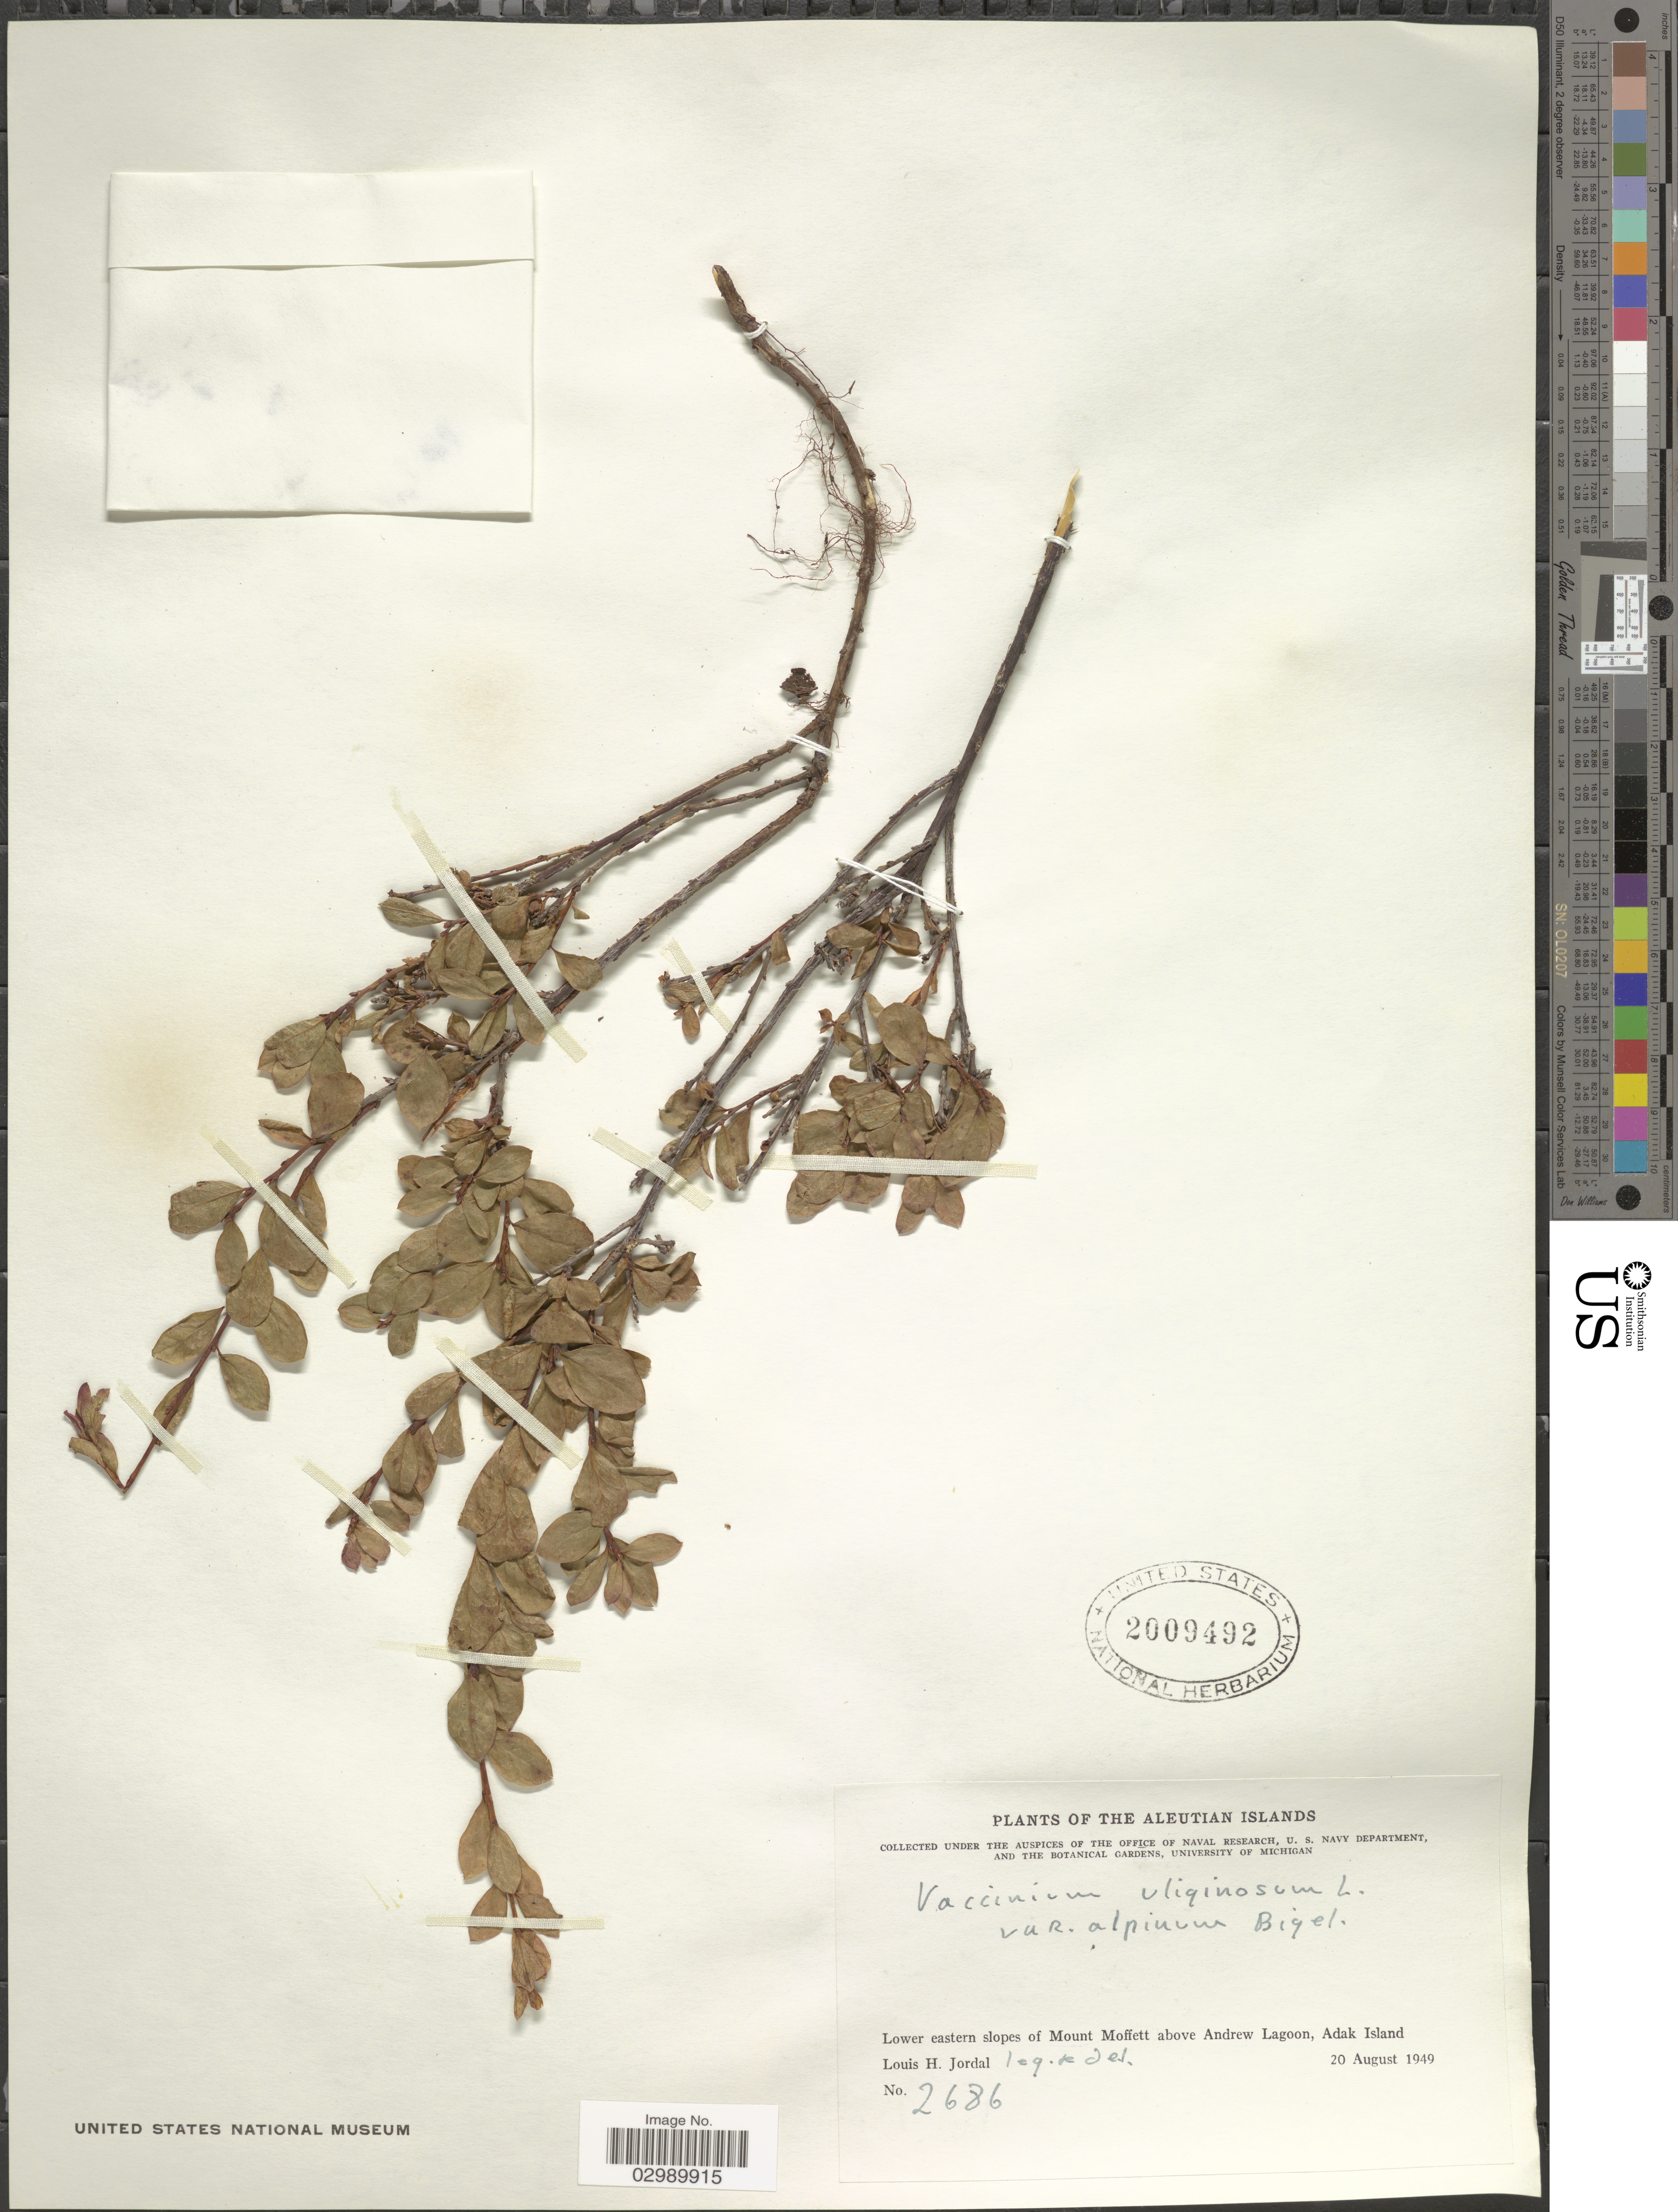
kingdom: Plantae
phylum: Tracheophyta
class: Magnoliopsida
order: Ericales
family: Ericaceae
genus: Vaccinium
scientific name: Vaccinium uliginosum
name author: L.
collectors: L. Jordal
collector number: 2686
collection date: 1949-08-20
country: United States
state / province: Alaska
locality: The Aleutian Islands, Lower eastern slopes of Mount Moffett above Andrew Lagoon, Adak Island.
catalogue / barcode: US 2009492